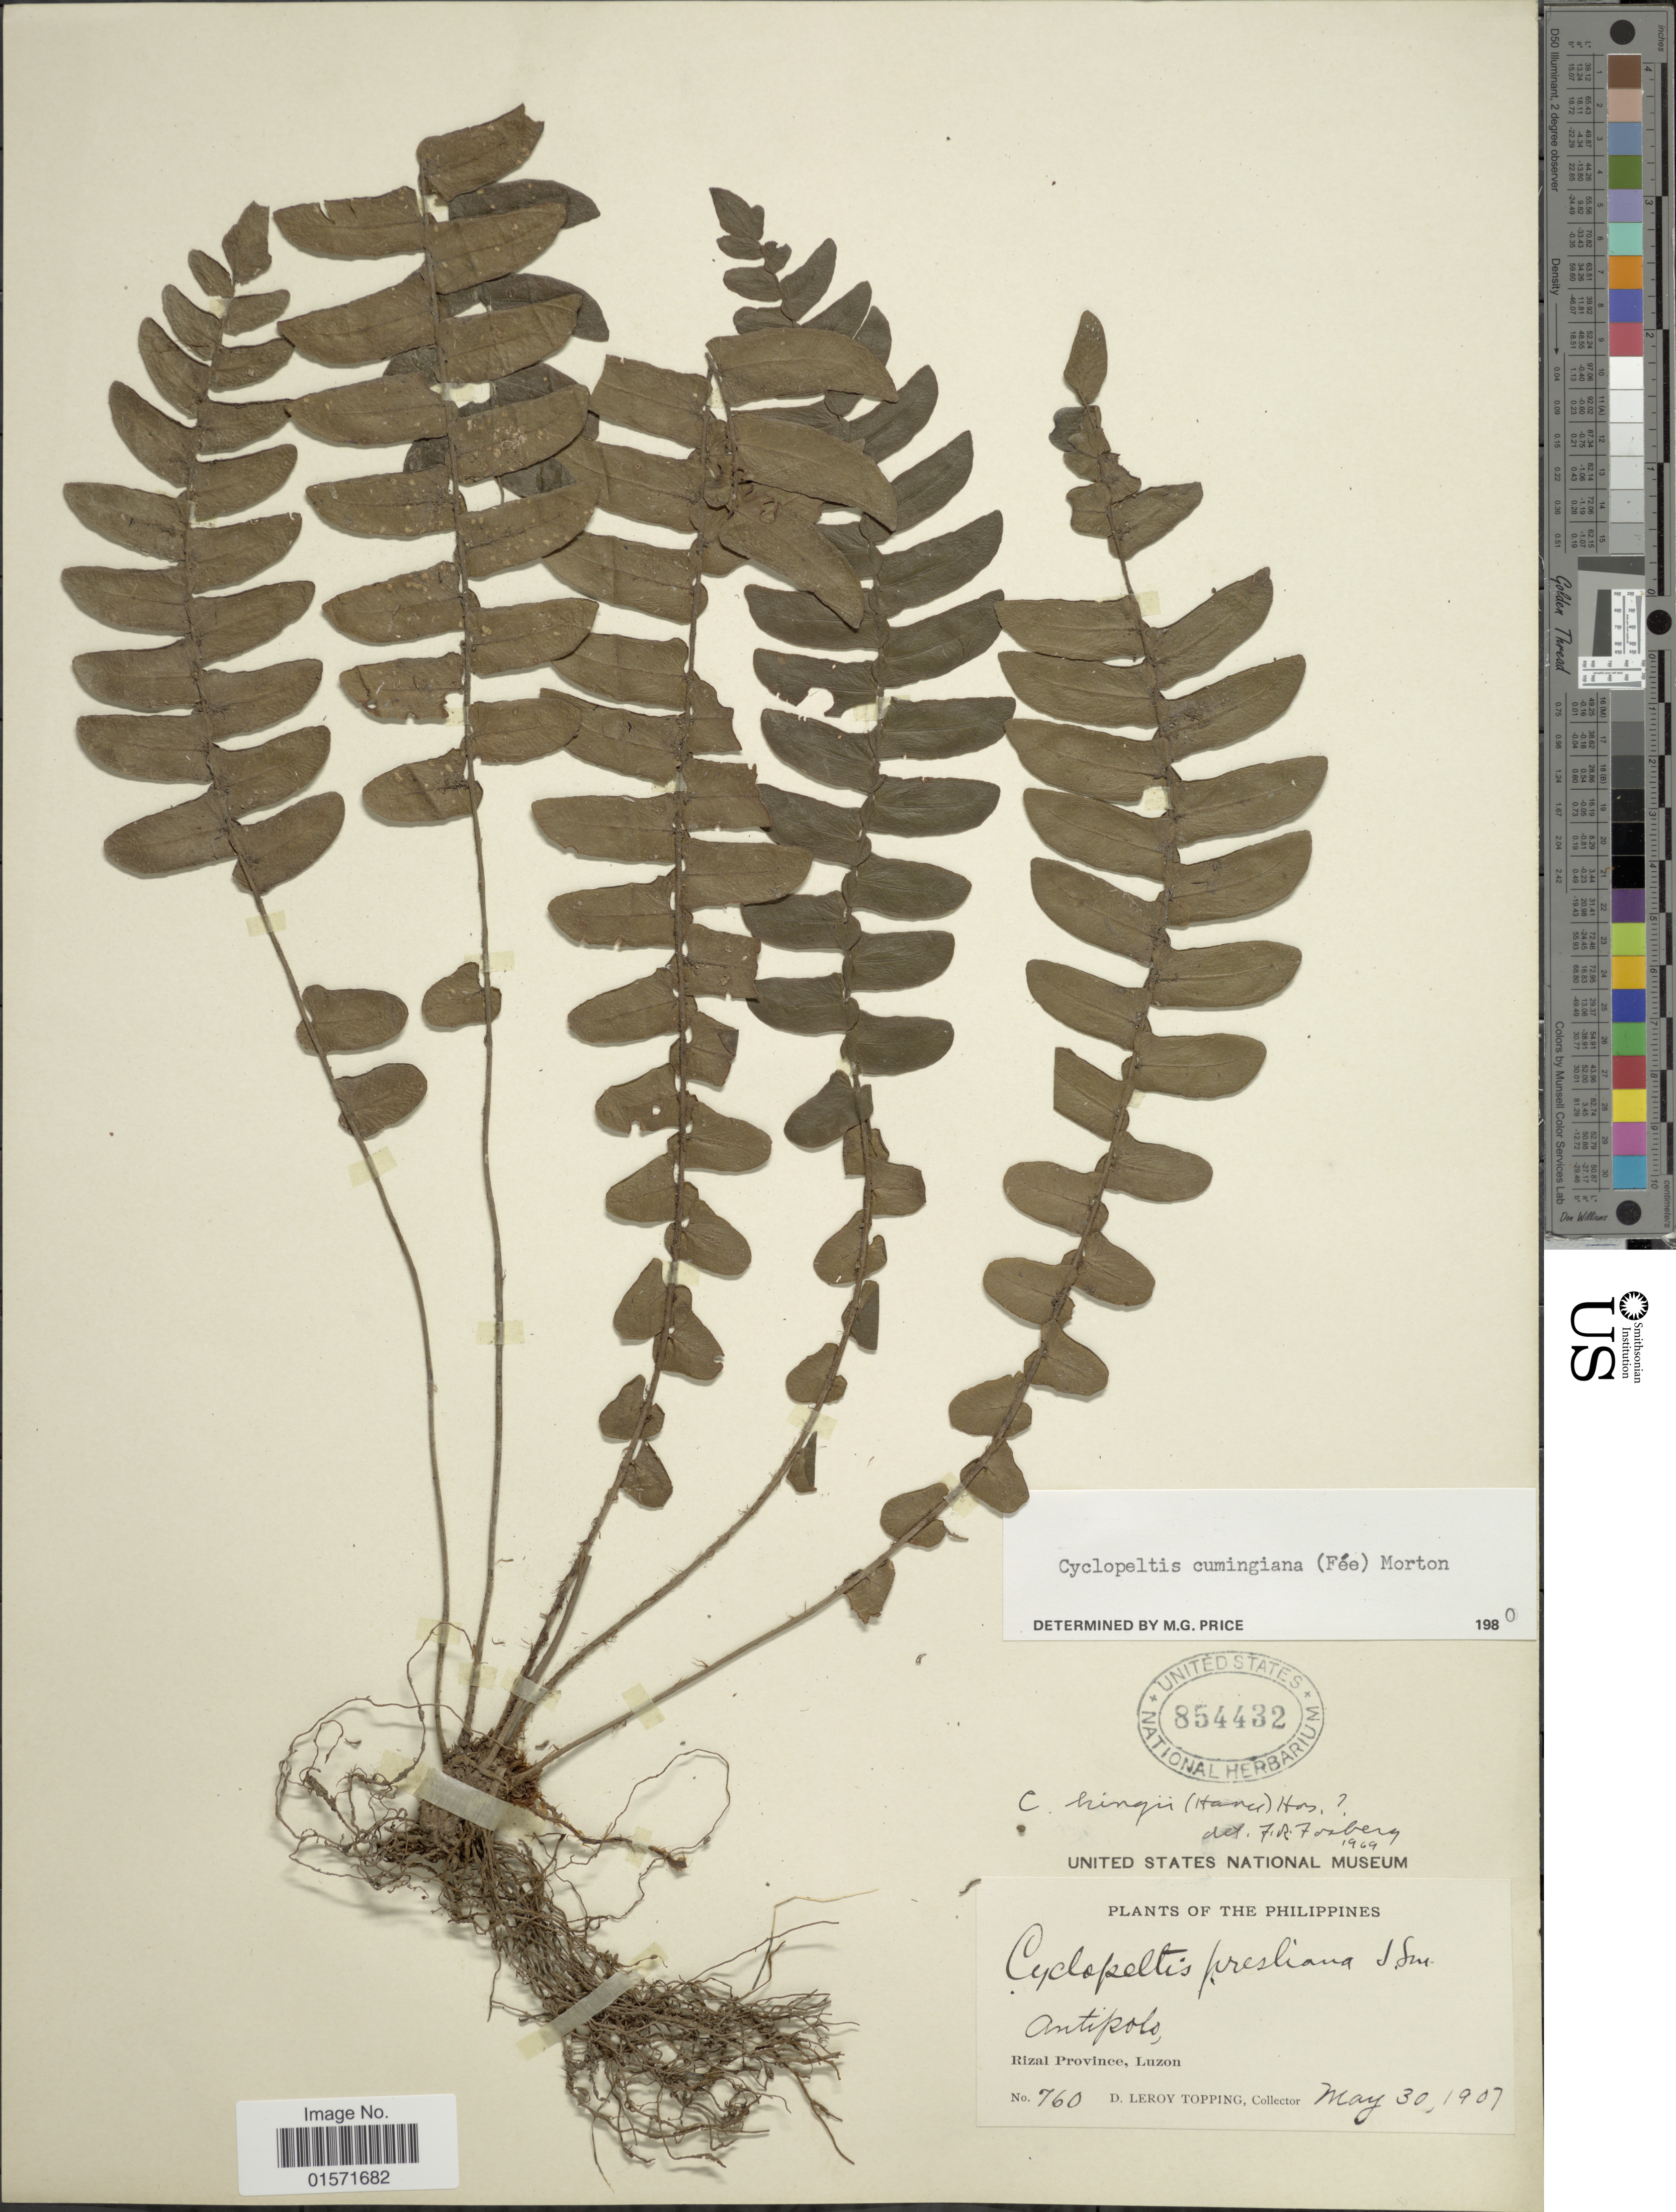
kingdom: Plantae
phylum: Tracheophyta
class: Polypodiopsida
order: Polypodiales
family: Lomariopsidaceae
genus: Cyclopeltis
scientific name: Cyclopeltis presliana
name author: (Mett.) Berkeley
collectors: D. L. Topping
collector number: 760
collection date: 1907-05-30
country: Philippines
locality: Antipolo, Rizal Province, Luzon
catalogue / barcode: US 854432